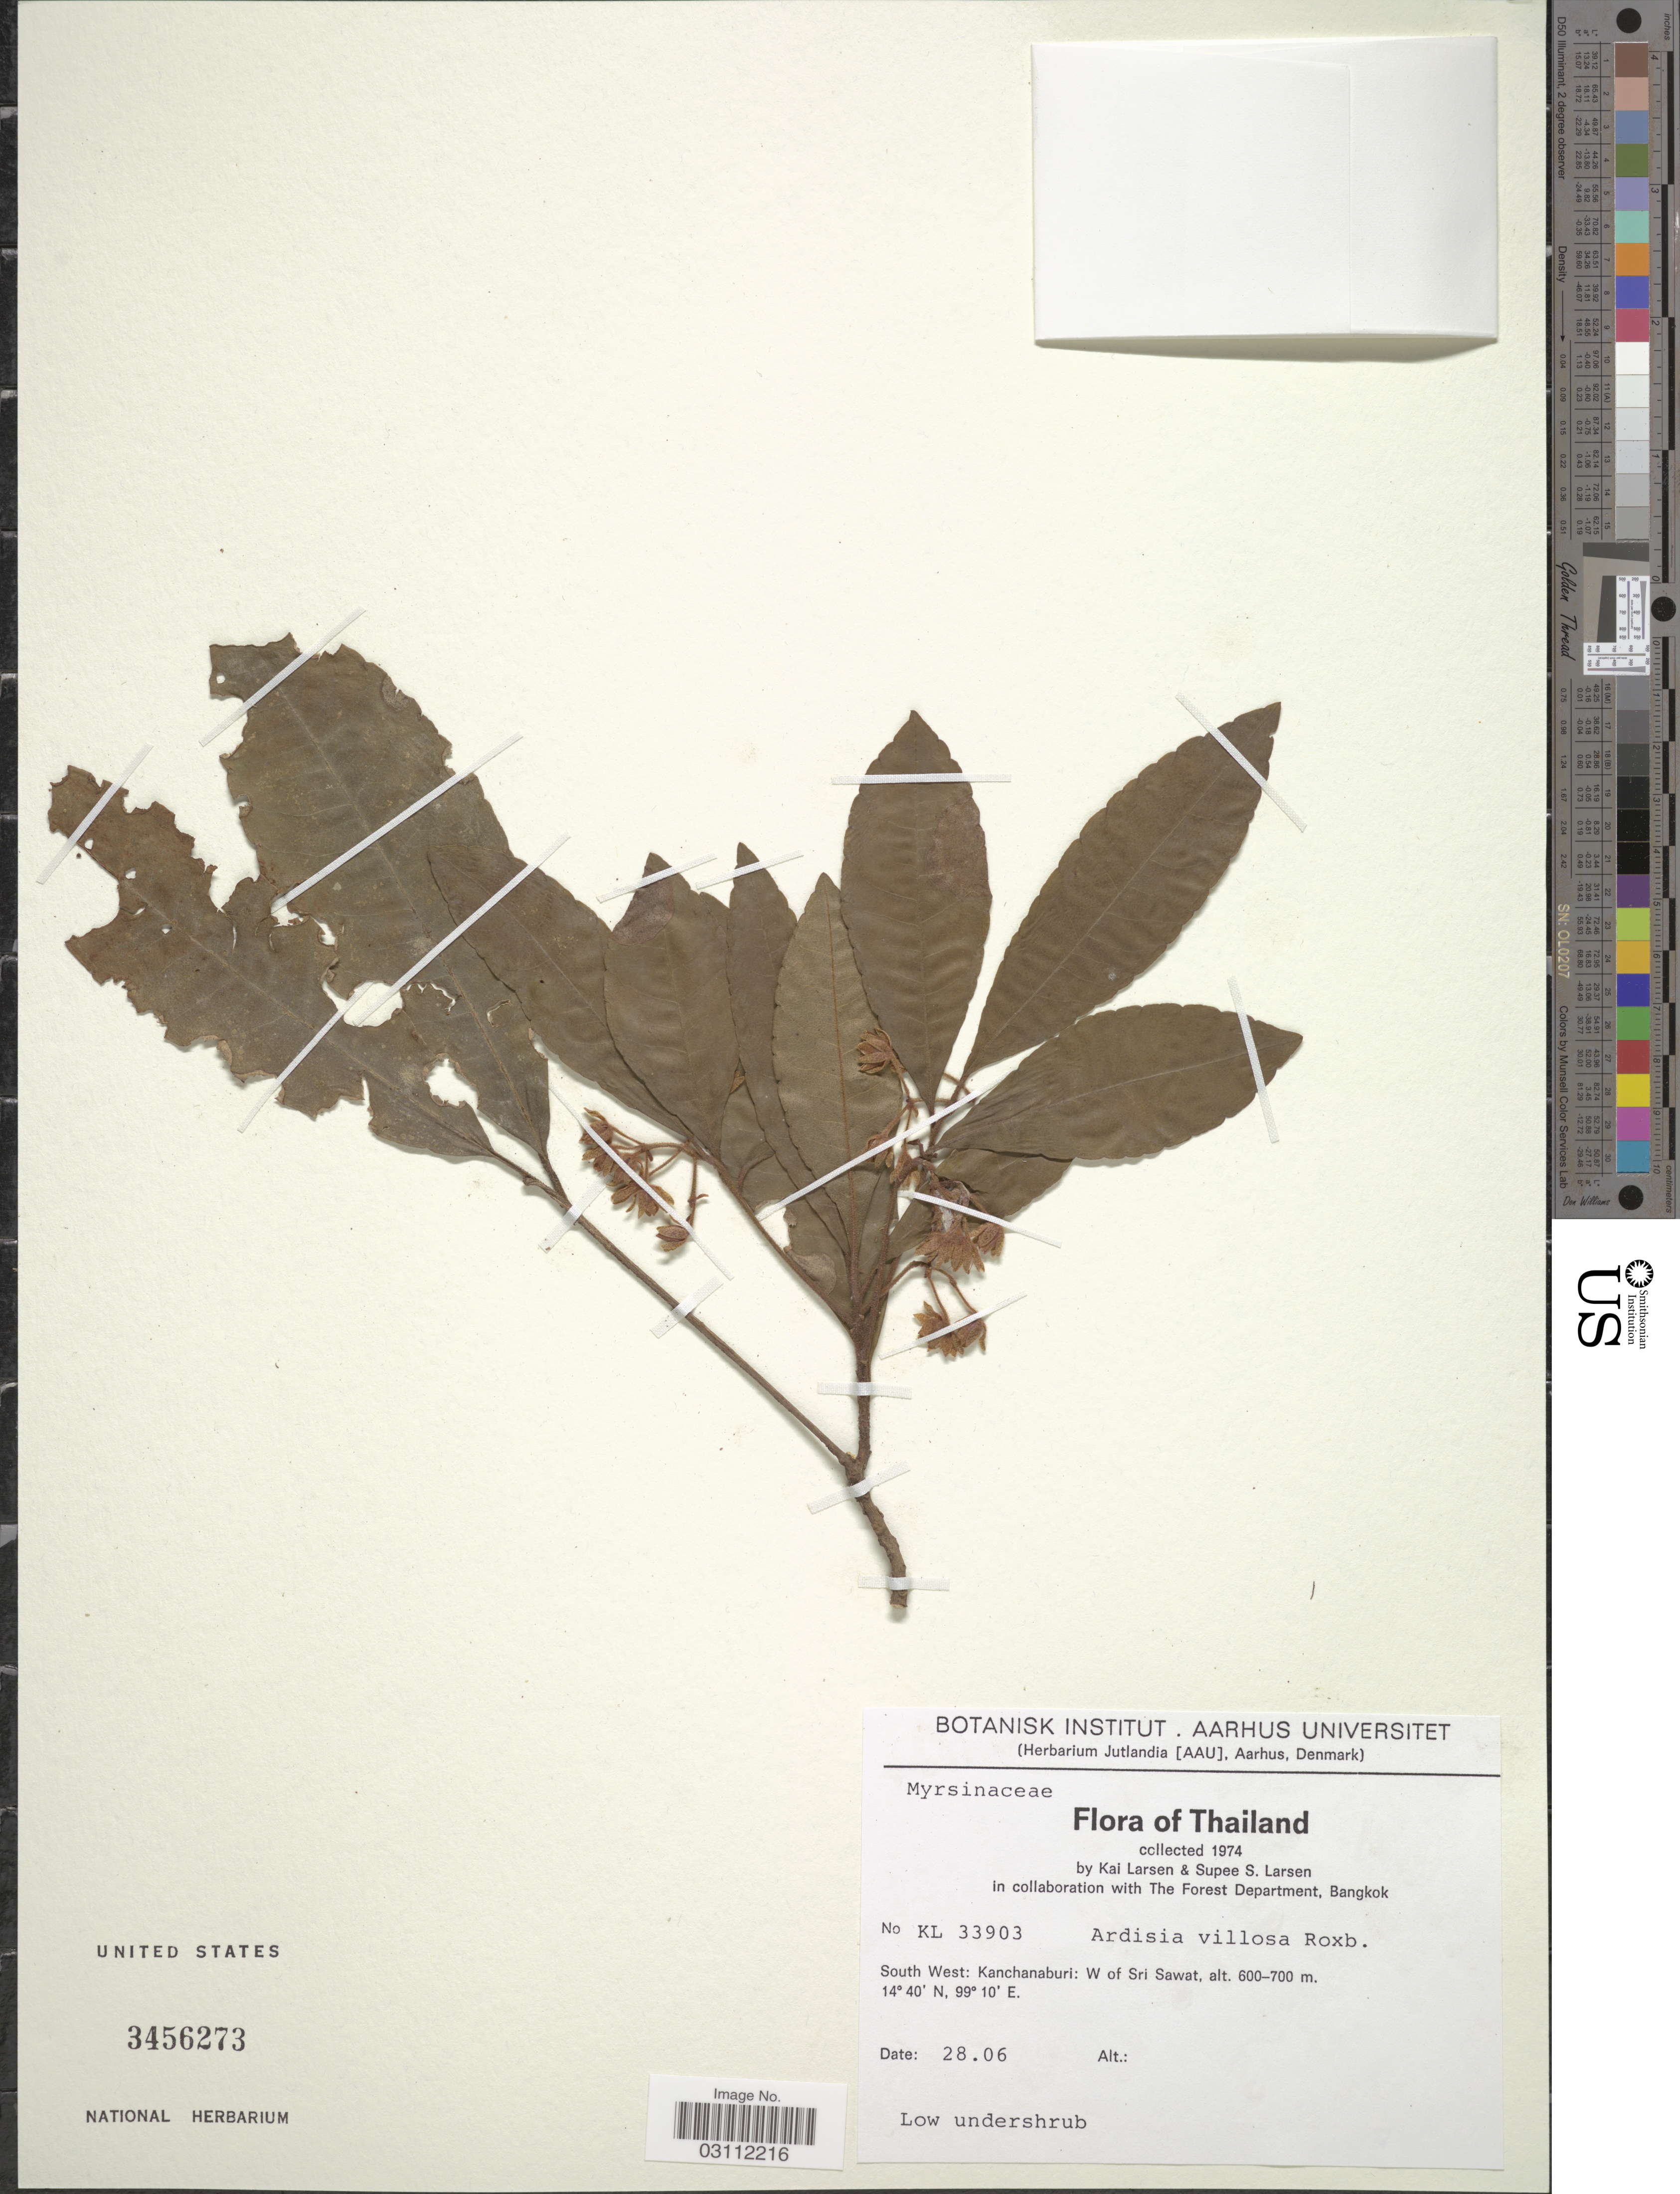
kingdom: Plantae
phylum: Tracheophyta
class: Magnoliopsida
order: Ericales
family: Primulaceae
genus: Ardisia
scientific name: Ardisia villosa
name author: Roxb.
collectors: K. Larsen & S. Larsen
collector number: KL33903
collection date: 1974-06-28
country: Thailand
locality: South West: Kanchanaburi: W of Sri Sawat.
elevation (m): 600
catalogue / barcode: US 3456273